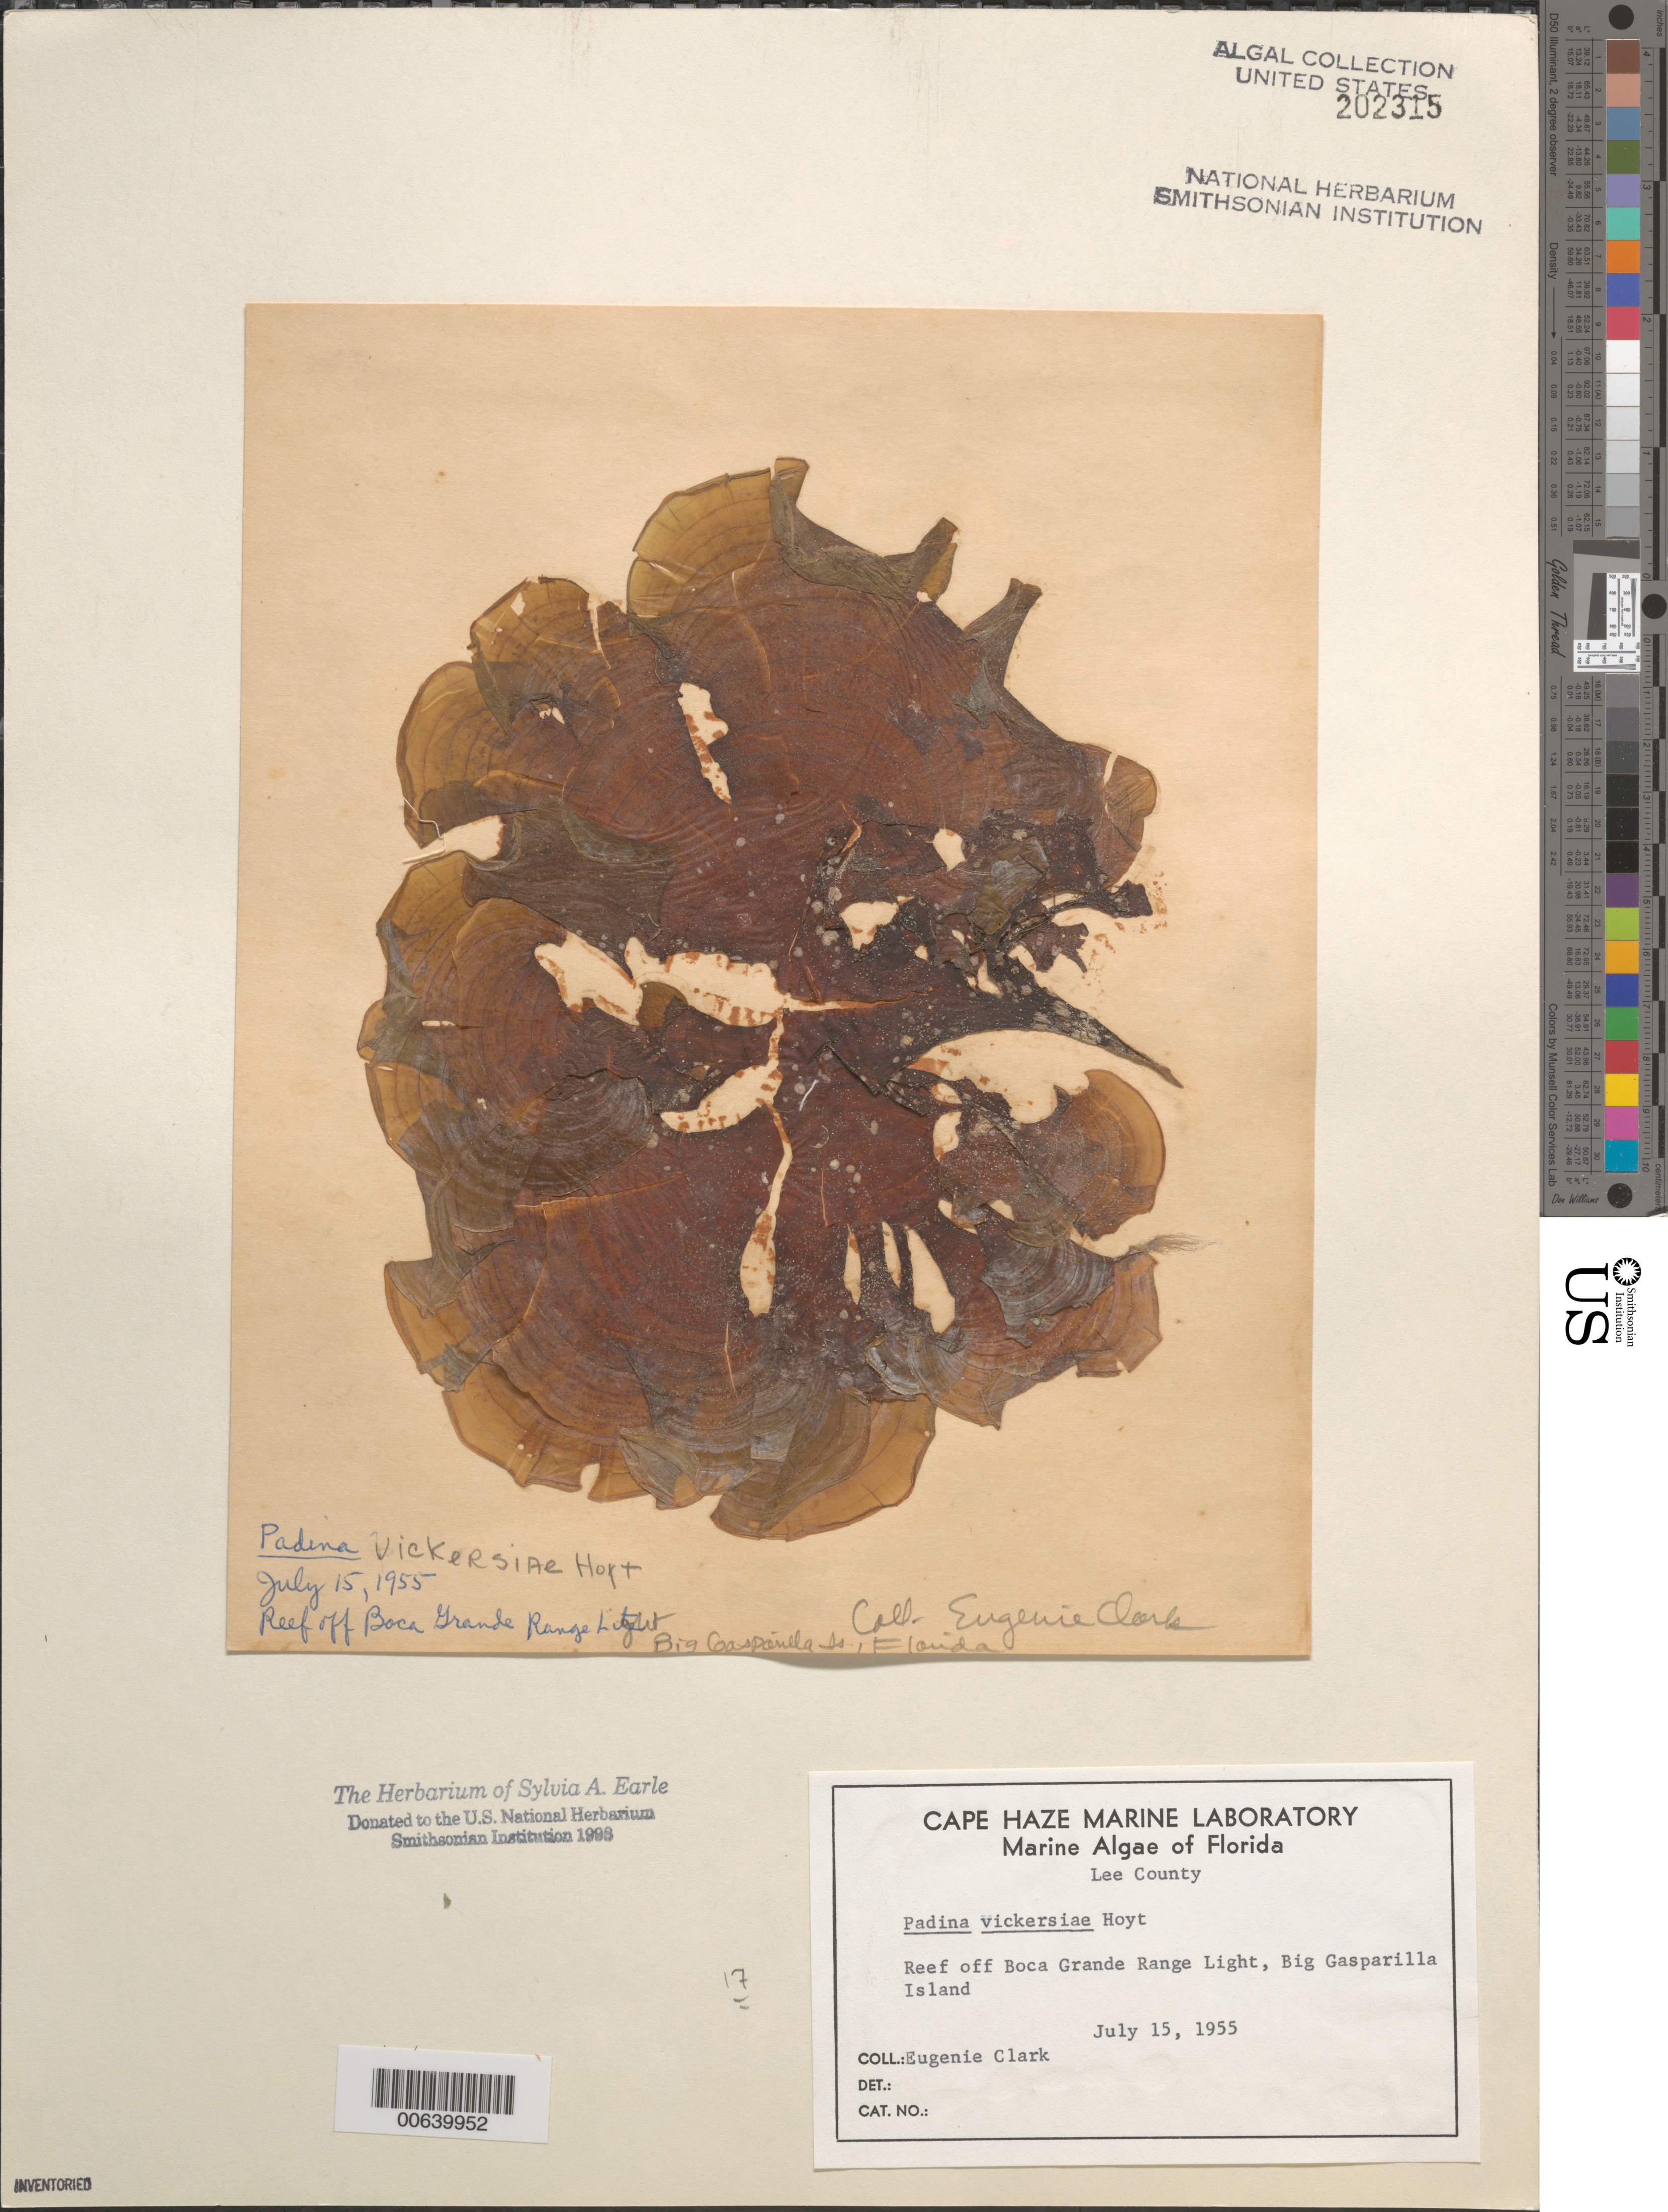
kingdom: Chromista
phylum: Ochrophyta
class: Phaeophyceae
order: Dictyotales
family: Dictyotaceae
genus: Padina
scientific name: Padina gymnospora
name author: (Kütz.) O.G. Sond.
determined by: Algae name updating Project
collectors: E. Clark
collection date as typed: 15 Jul 1955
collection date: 1955-07-15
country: United States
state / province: Florida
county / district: Lee County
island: Gasparilla Island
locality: Reef off Boca Grande Range Light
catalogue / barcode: US 202315